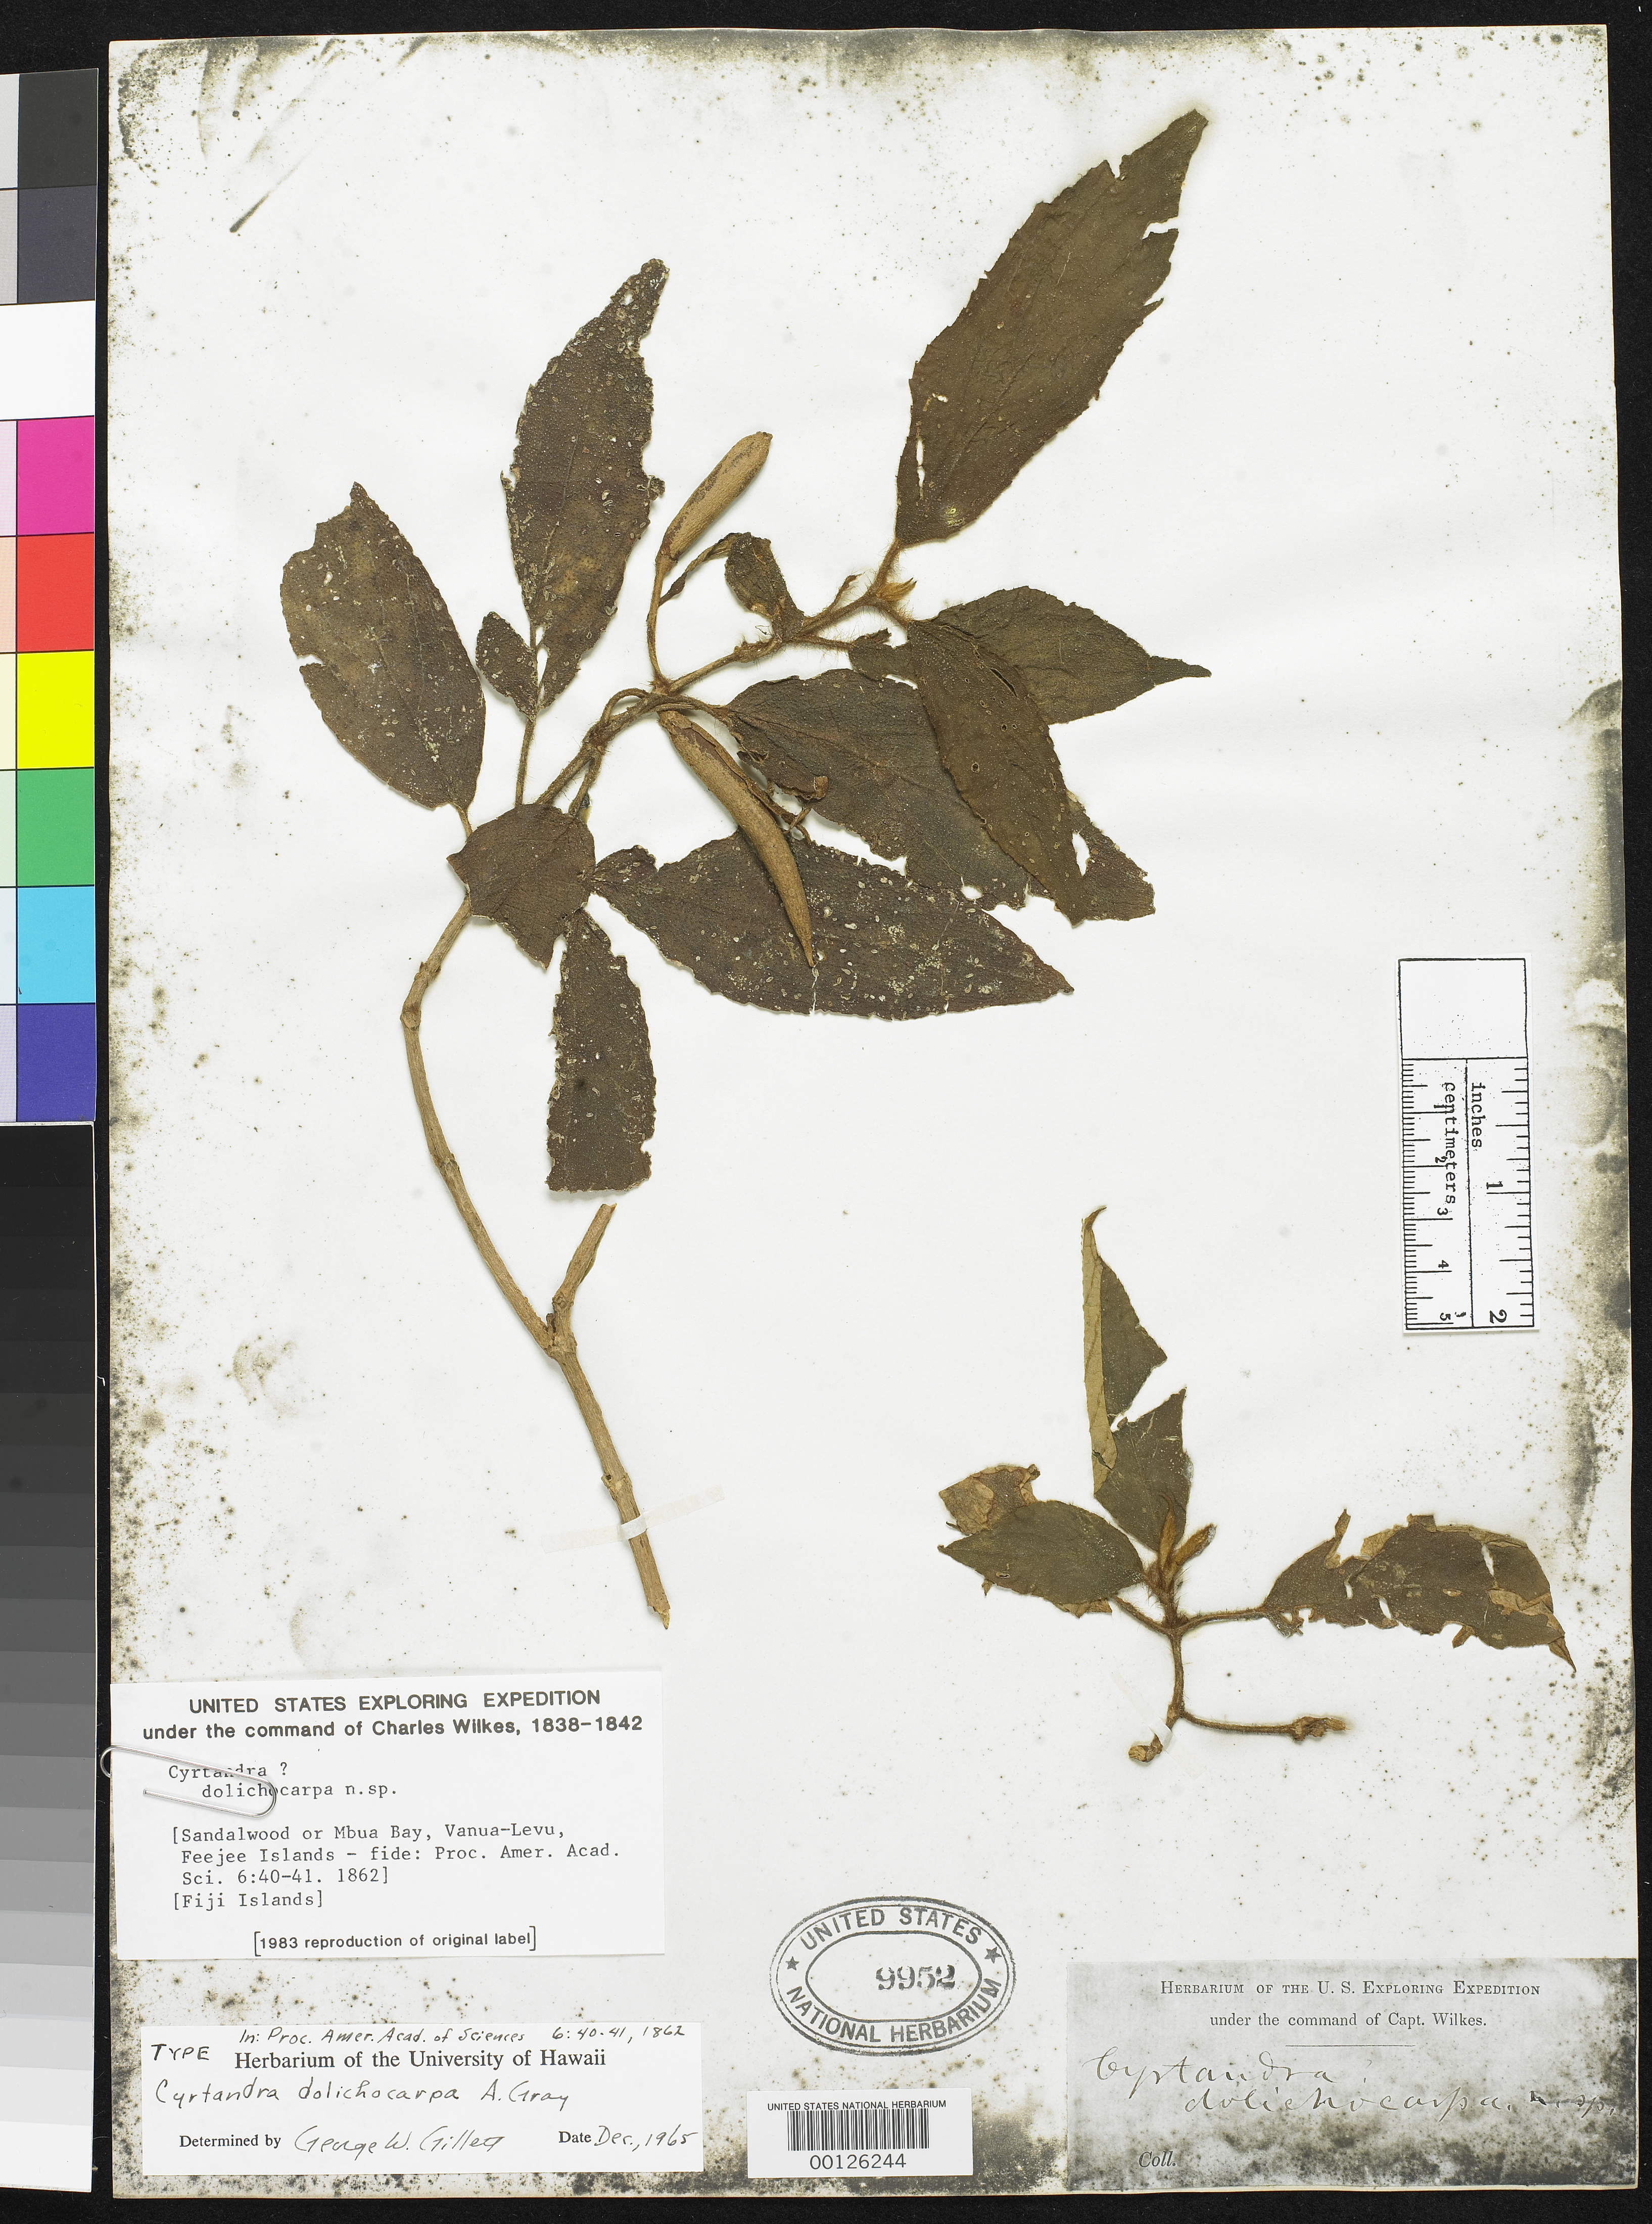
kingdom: Plantae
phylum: Tracheophyta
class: Magnoliopsida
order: Lamiales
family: Gesneriaceae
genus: Cyrtandra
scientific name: Cyrtandra dolichocarpa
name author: A. Gray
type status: Type Collection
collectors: Wilkes Explor. Exped.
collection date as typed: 1838 to -- --- 1842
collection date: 1838/1842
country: Fiji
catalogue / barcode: US 9952